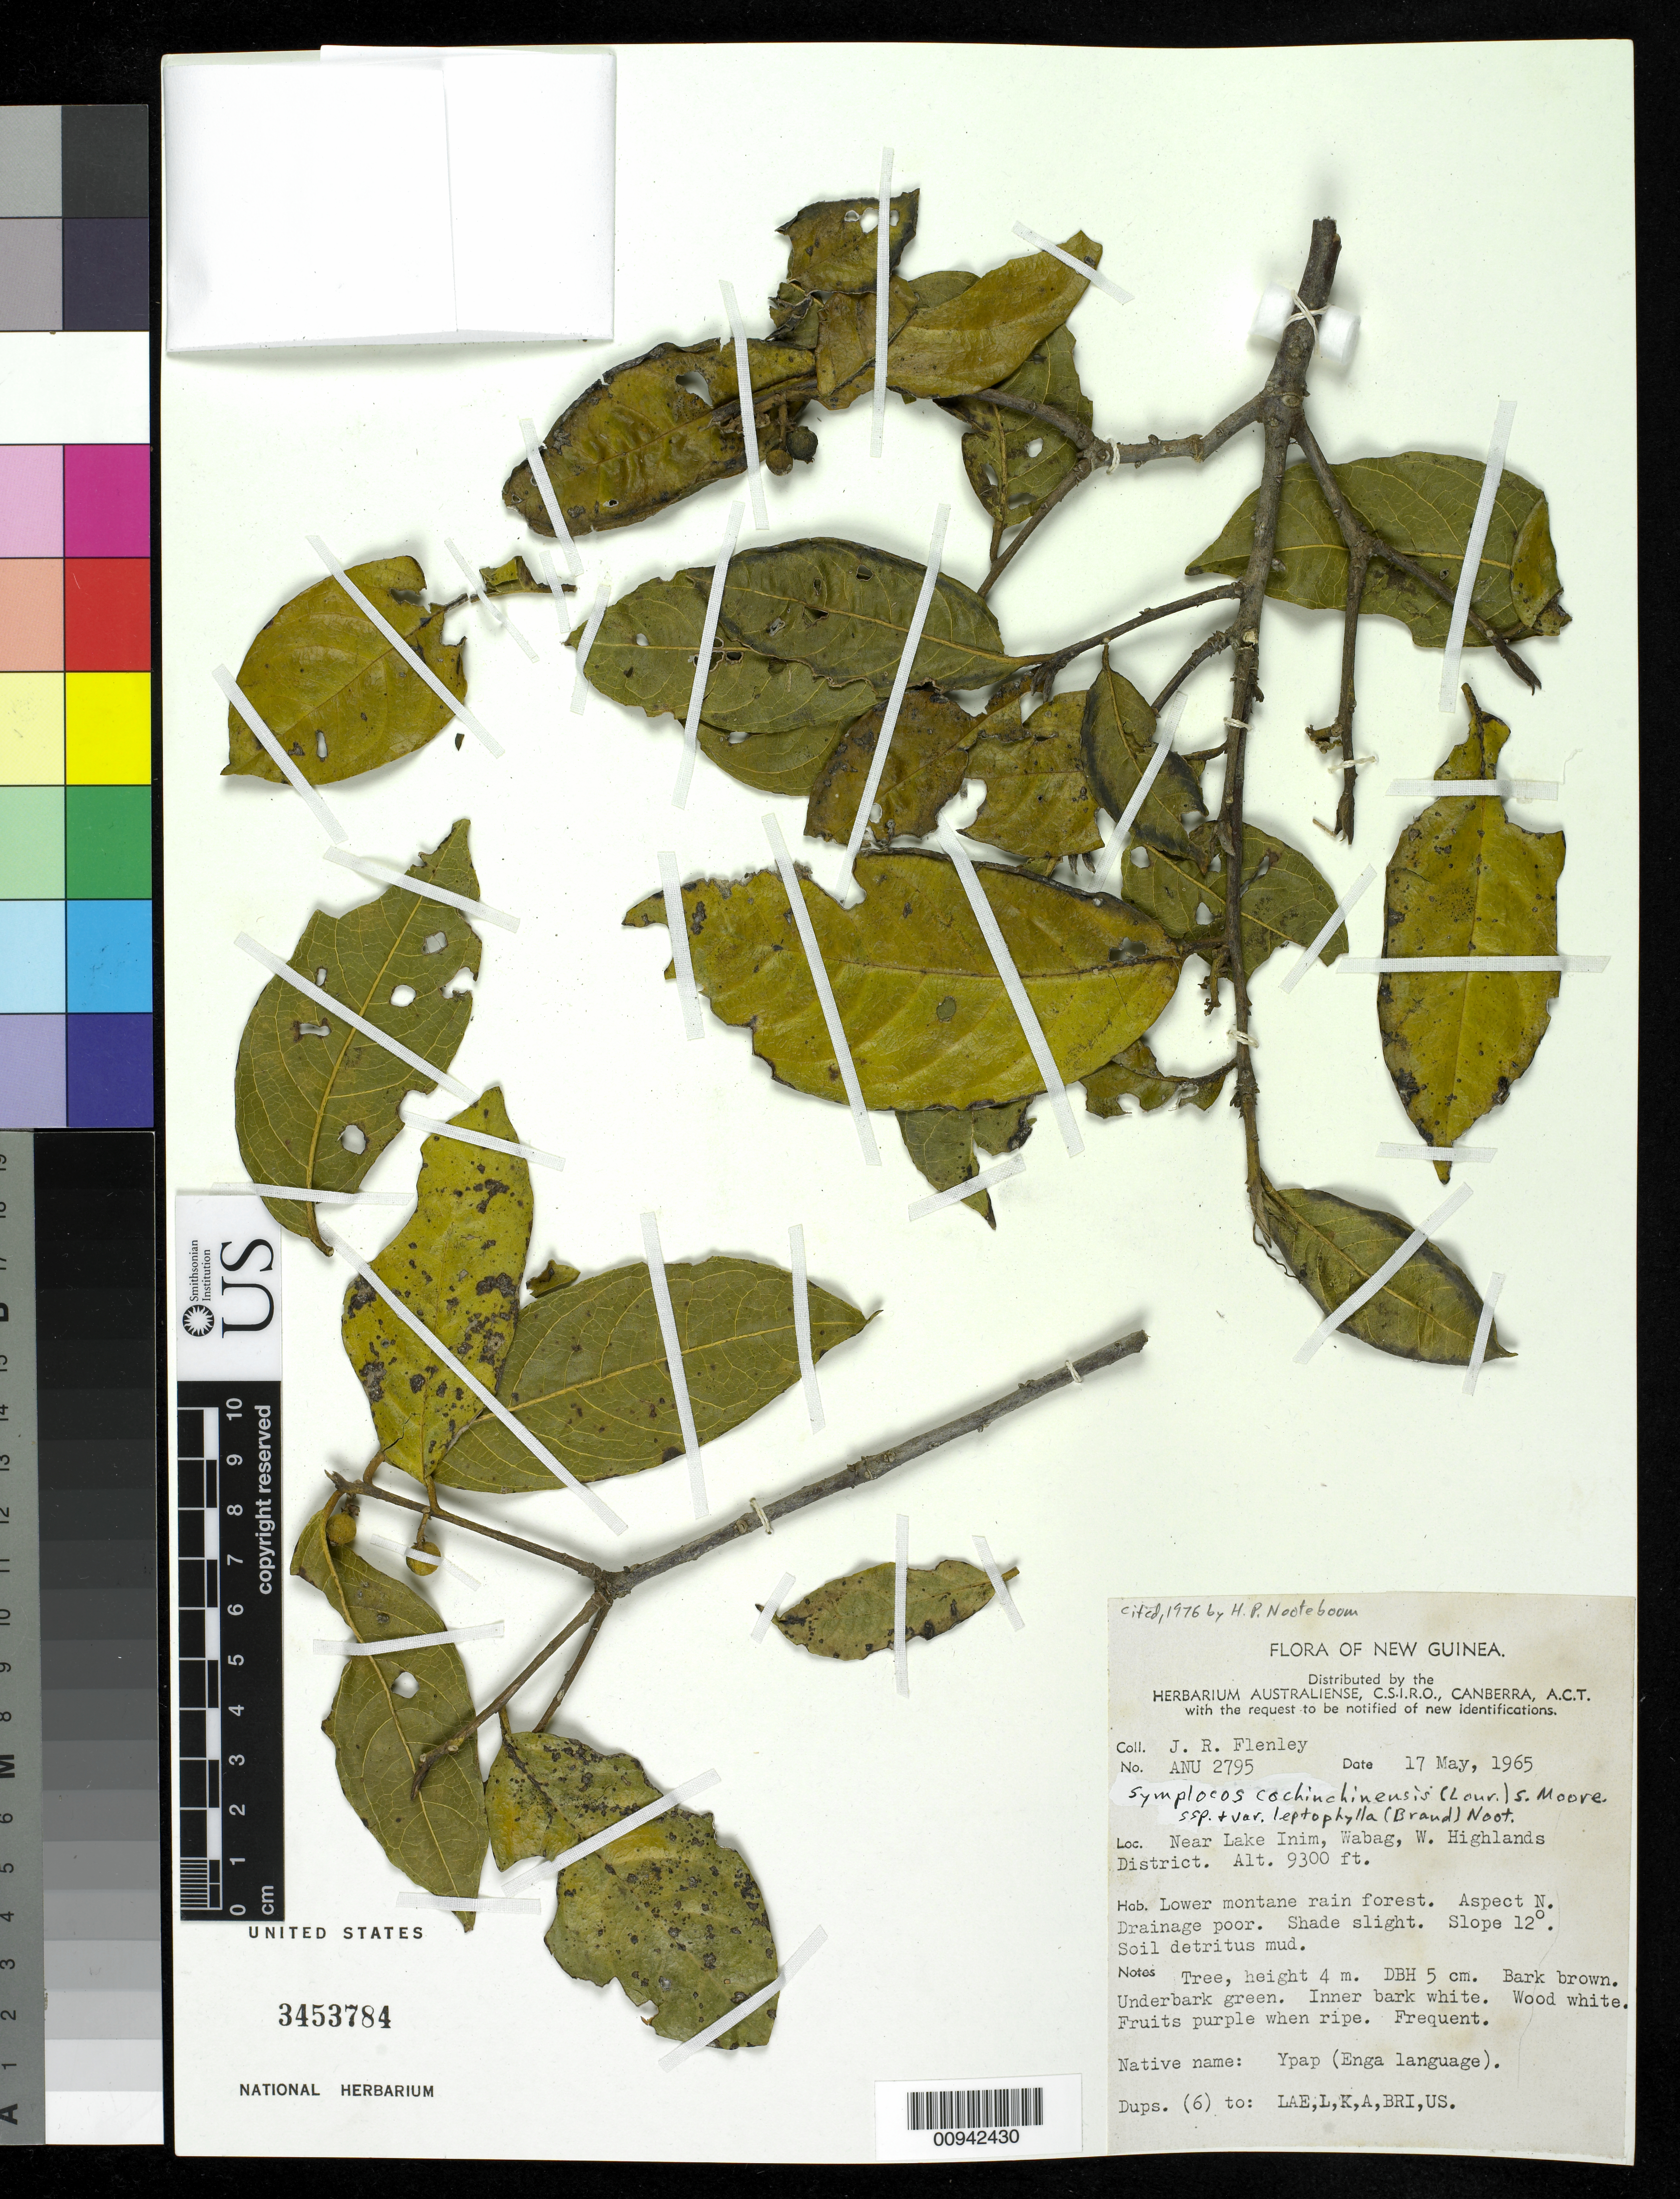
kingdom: Plantae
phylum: Tracheophyta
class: Magnoliopsida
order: Ericales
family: Symplocaceae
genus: Symplocos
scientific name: Symplocos cochinchinensis var. leptophylla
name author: (Brand) Noot.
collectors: J. Flenley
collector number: ANU 2795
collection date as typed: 17 May 1965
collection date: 1965-05-17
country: Papua New Guinea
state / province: Enga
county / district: Wabag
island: New Guinea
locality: Near Lake Inim, Wabag, W. Highlands District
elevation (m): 2835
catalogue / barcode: US 3453784